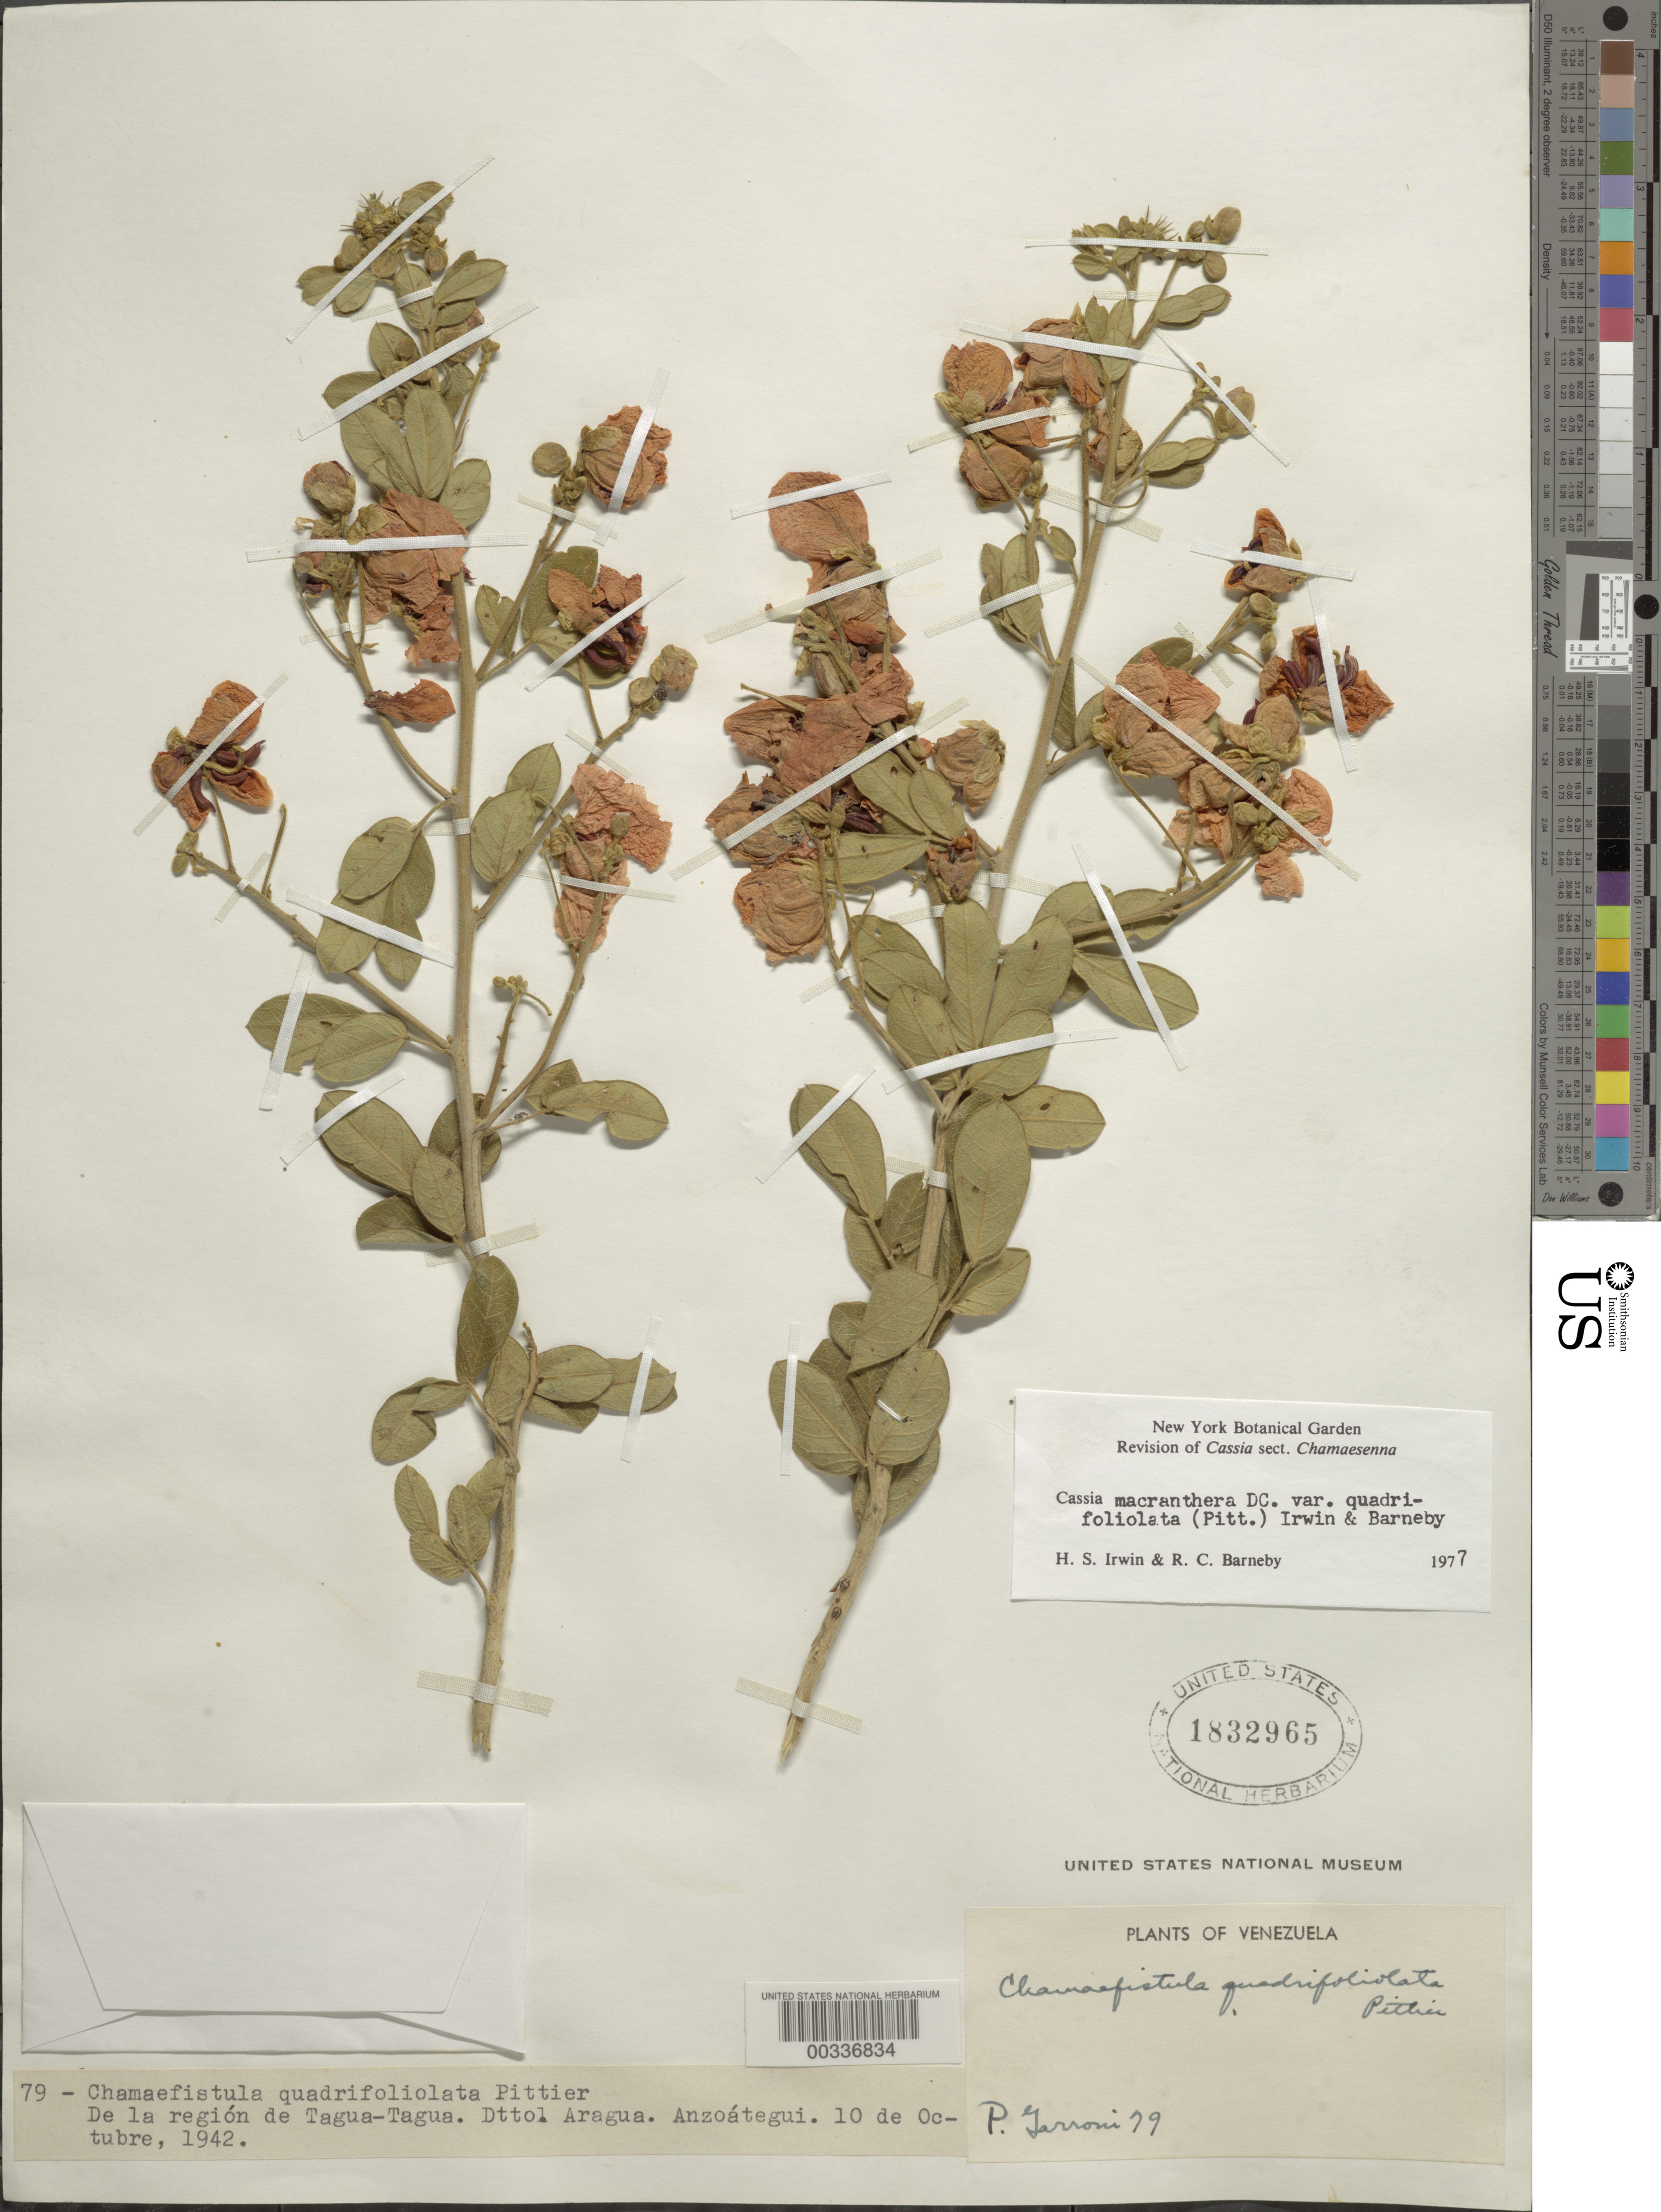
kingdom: Plantae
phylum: Tracheophyta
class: Magnoliopsida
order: Fabales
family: Fabaceae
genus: Senna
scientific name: Senna macranthera var. quadrifoliolata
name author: (Pittier) H.S. Irwin & Barneby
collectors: P. Garroni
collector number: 79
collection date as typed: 10 Oct 1942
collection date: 1942-10-10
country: Venezuela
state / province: Anzoategui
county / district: Aragua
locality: Region of Tagua-Tagua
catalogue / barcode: US 1832965